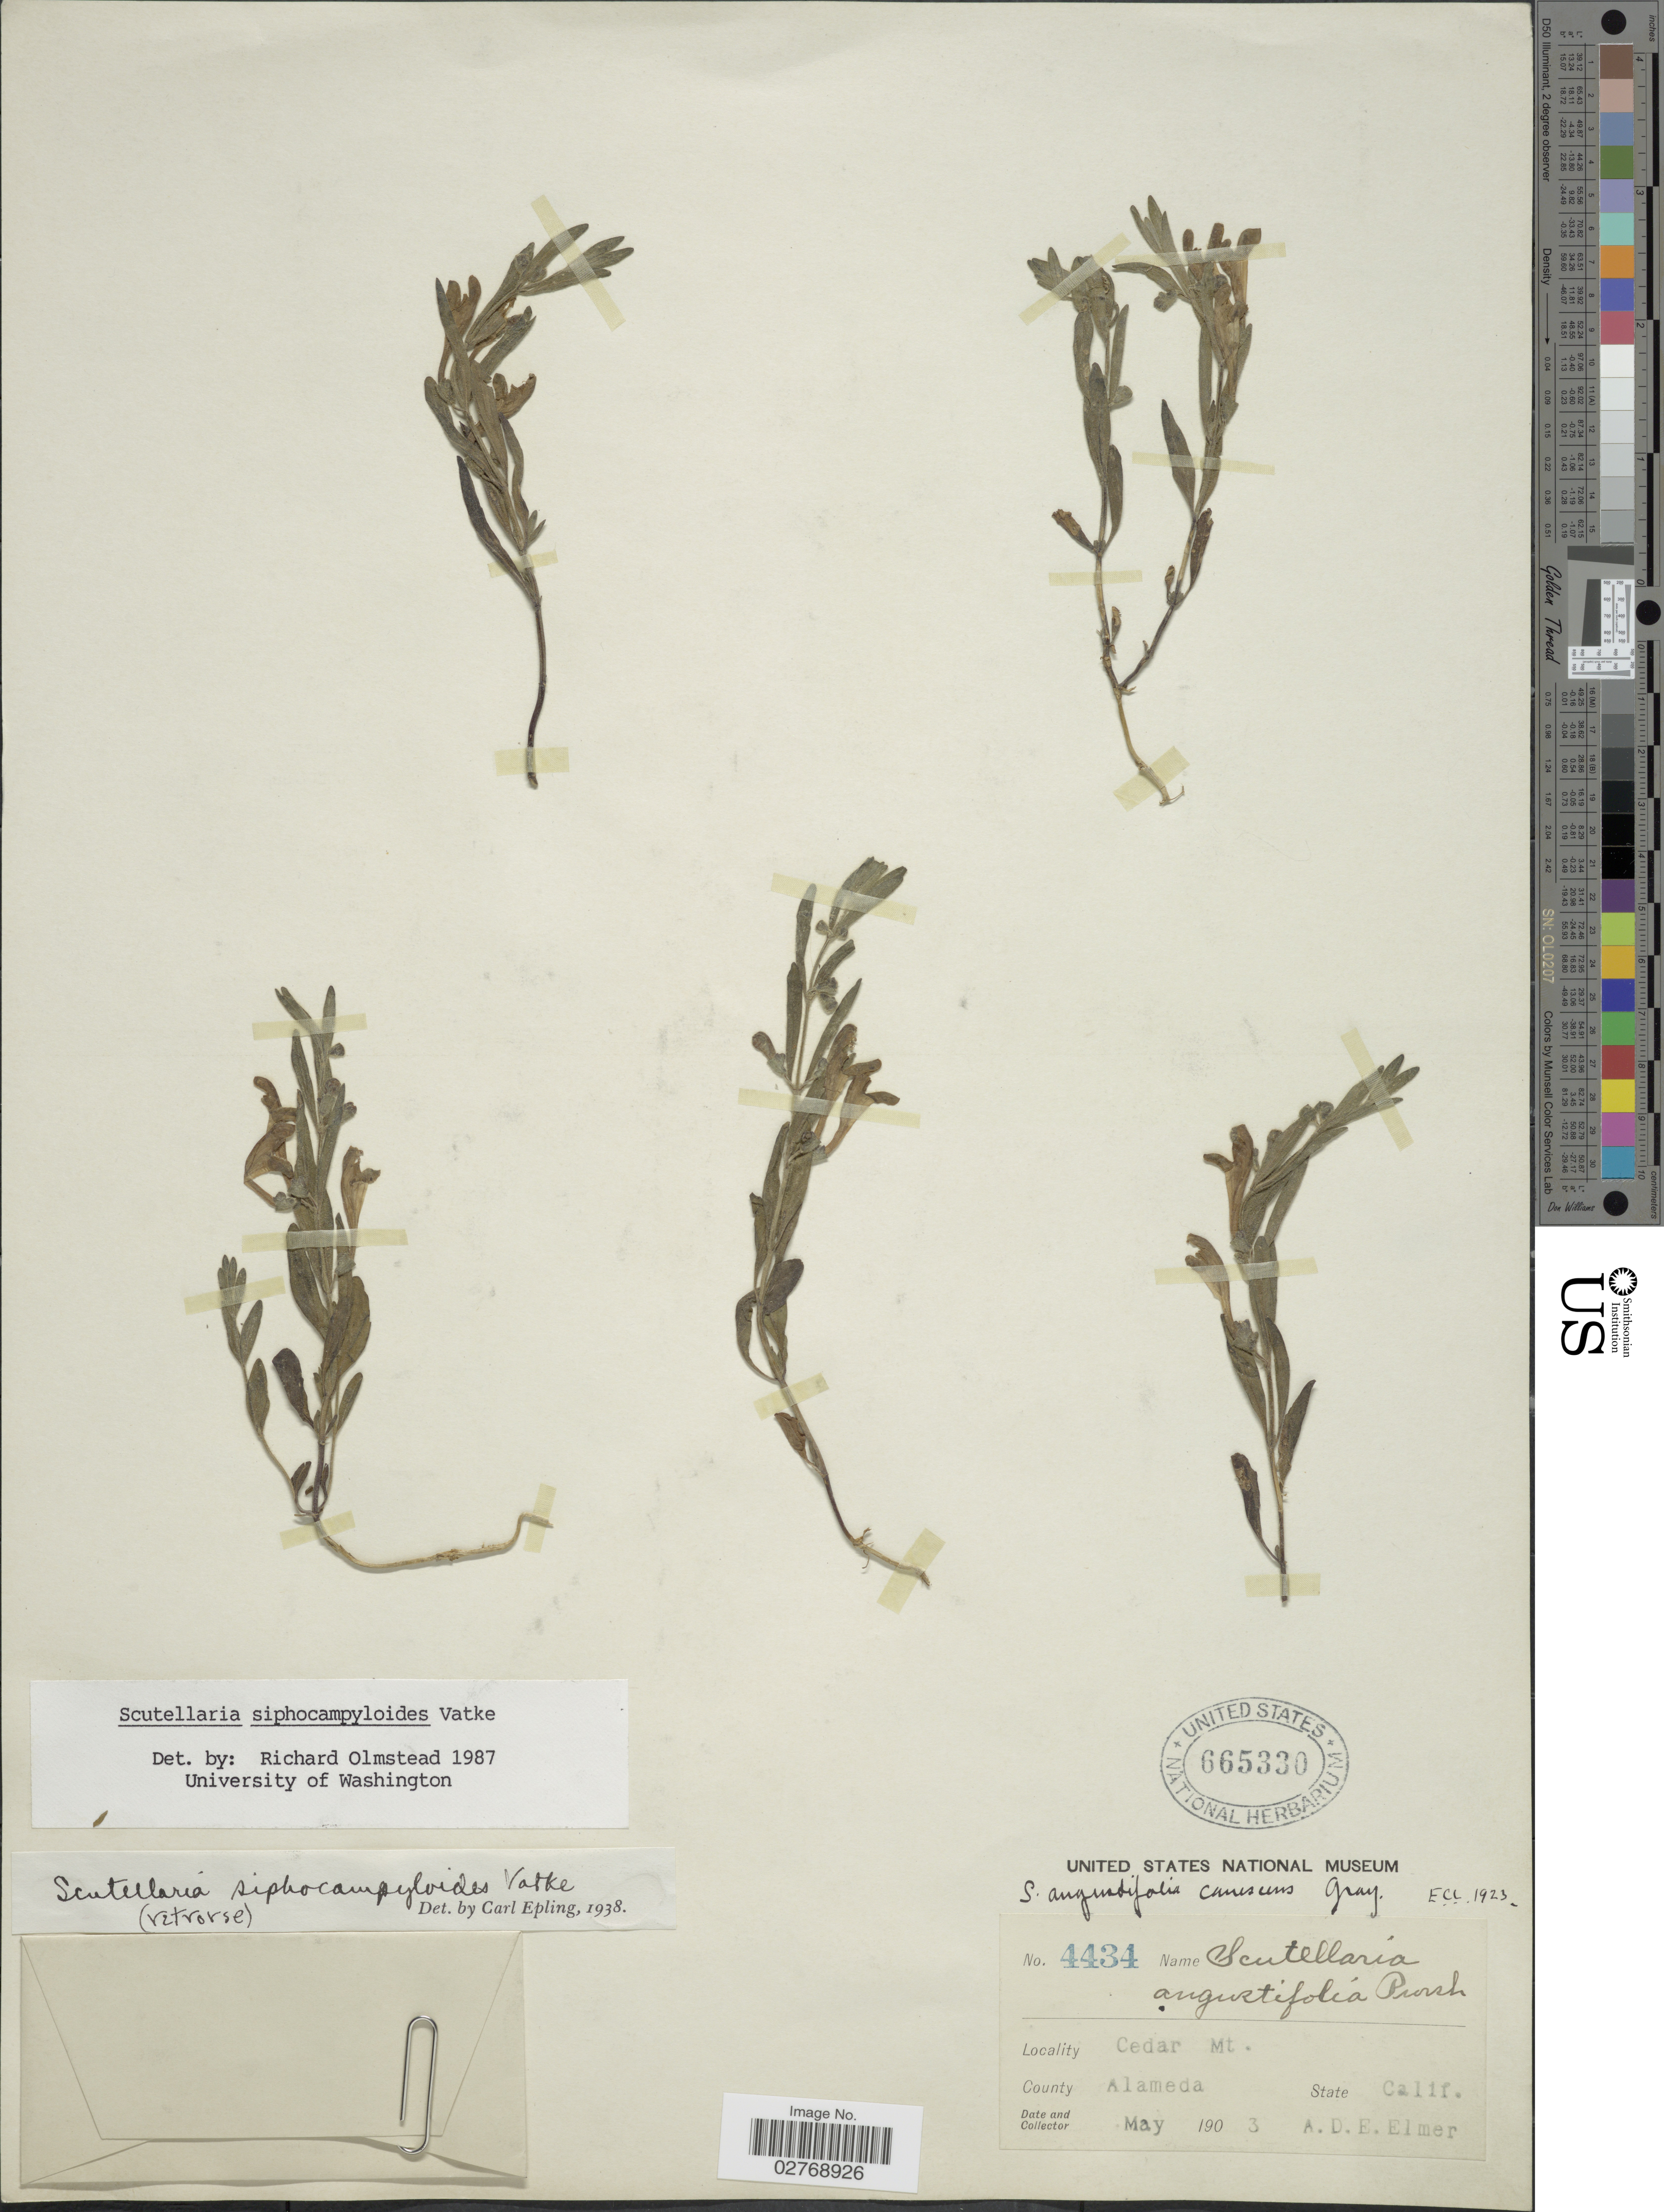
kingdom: Plantae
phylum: Tracheophyta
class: Magnoliopsida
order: Lamiales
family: Lamiaceae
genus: Scutellaria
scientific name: Scutellaria siphocampyloides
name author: Vatke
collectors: A. D. E. Elmer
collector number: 4434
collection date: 1903-05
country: United States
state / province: California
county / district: Alameda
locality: Cedar Mt. County Alameda.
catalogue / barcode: US 665330